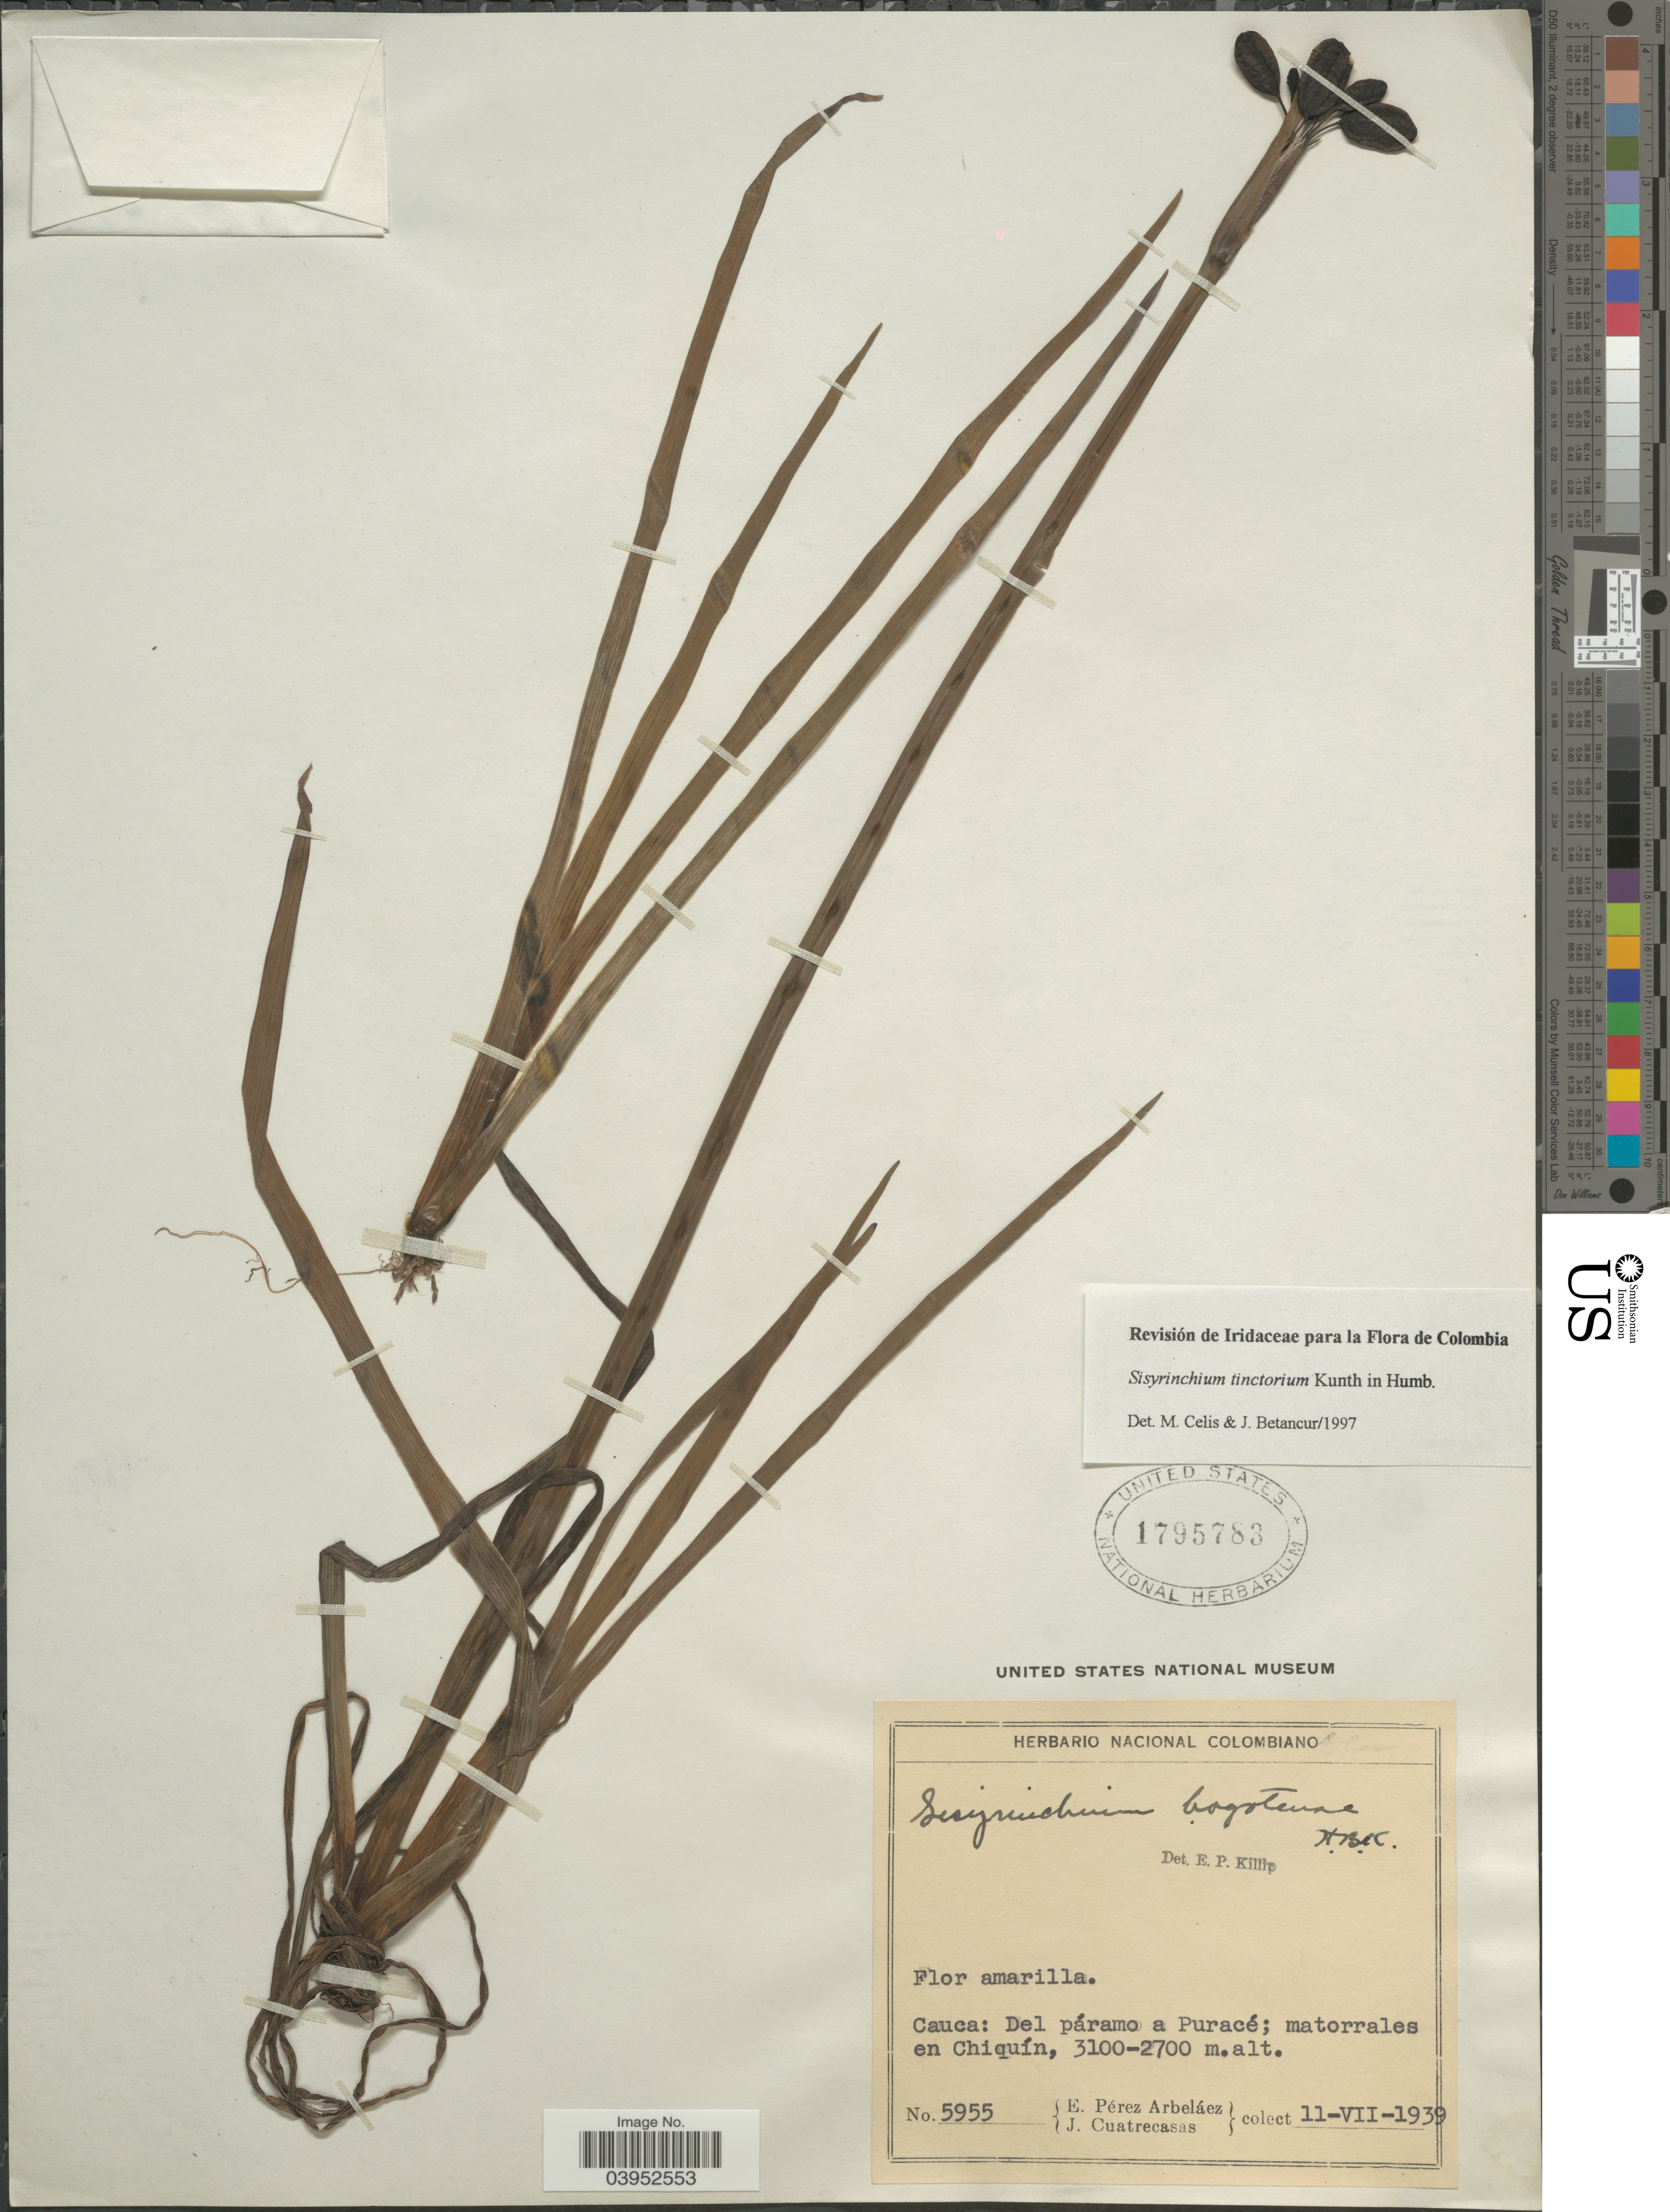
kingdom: Plantae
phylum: Tracheophyta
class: Liliopsida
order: Asparagales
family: Iridaceae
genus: Sisyrinchium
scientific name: Sisyrinchium tinctorium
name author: Kunth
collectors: E. Pérez Arbeláez & J. Cuatrecasas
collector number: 5955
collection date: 1939-07-11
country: Colombia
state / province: Cauca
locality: Del páramo a Puracé; matorrales en Chiquín.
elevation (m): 2700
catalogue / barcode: US 1795783